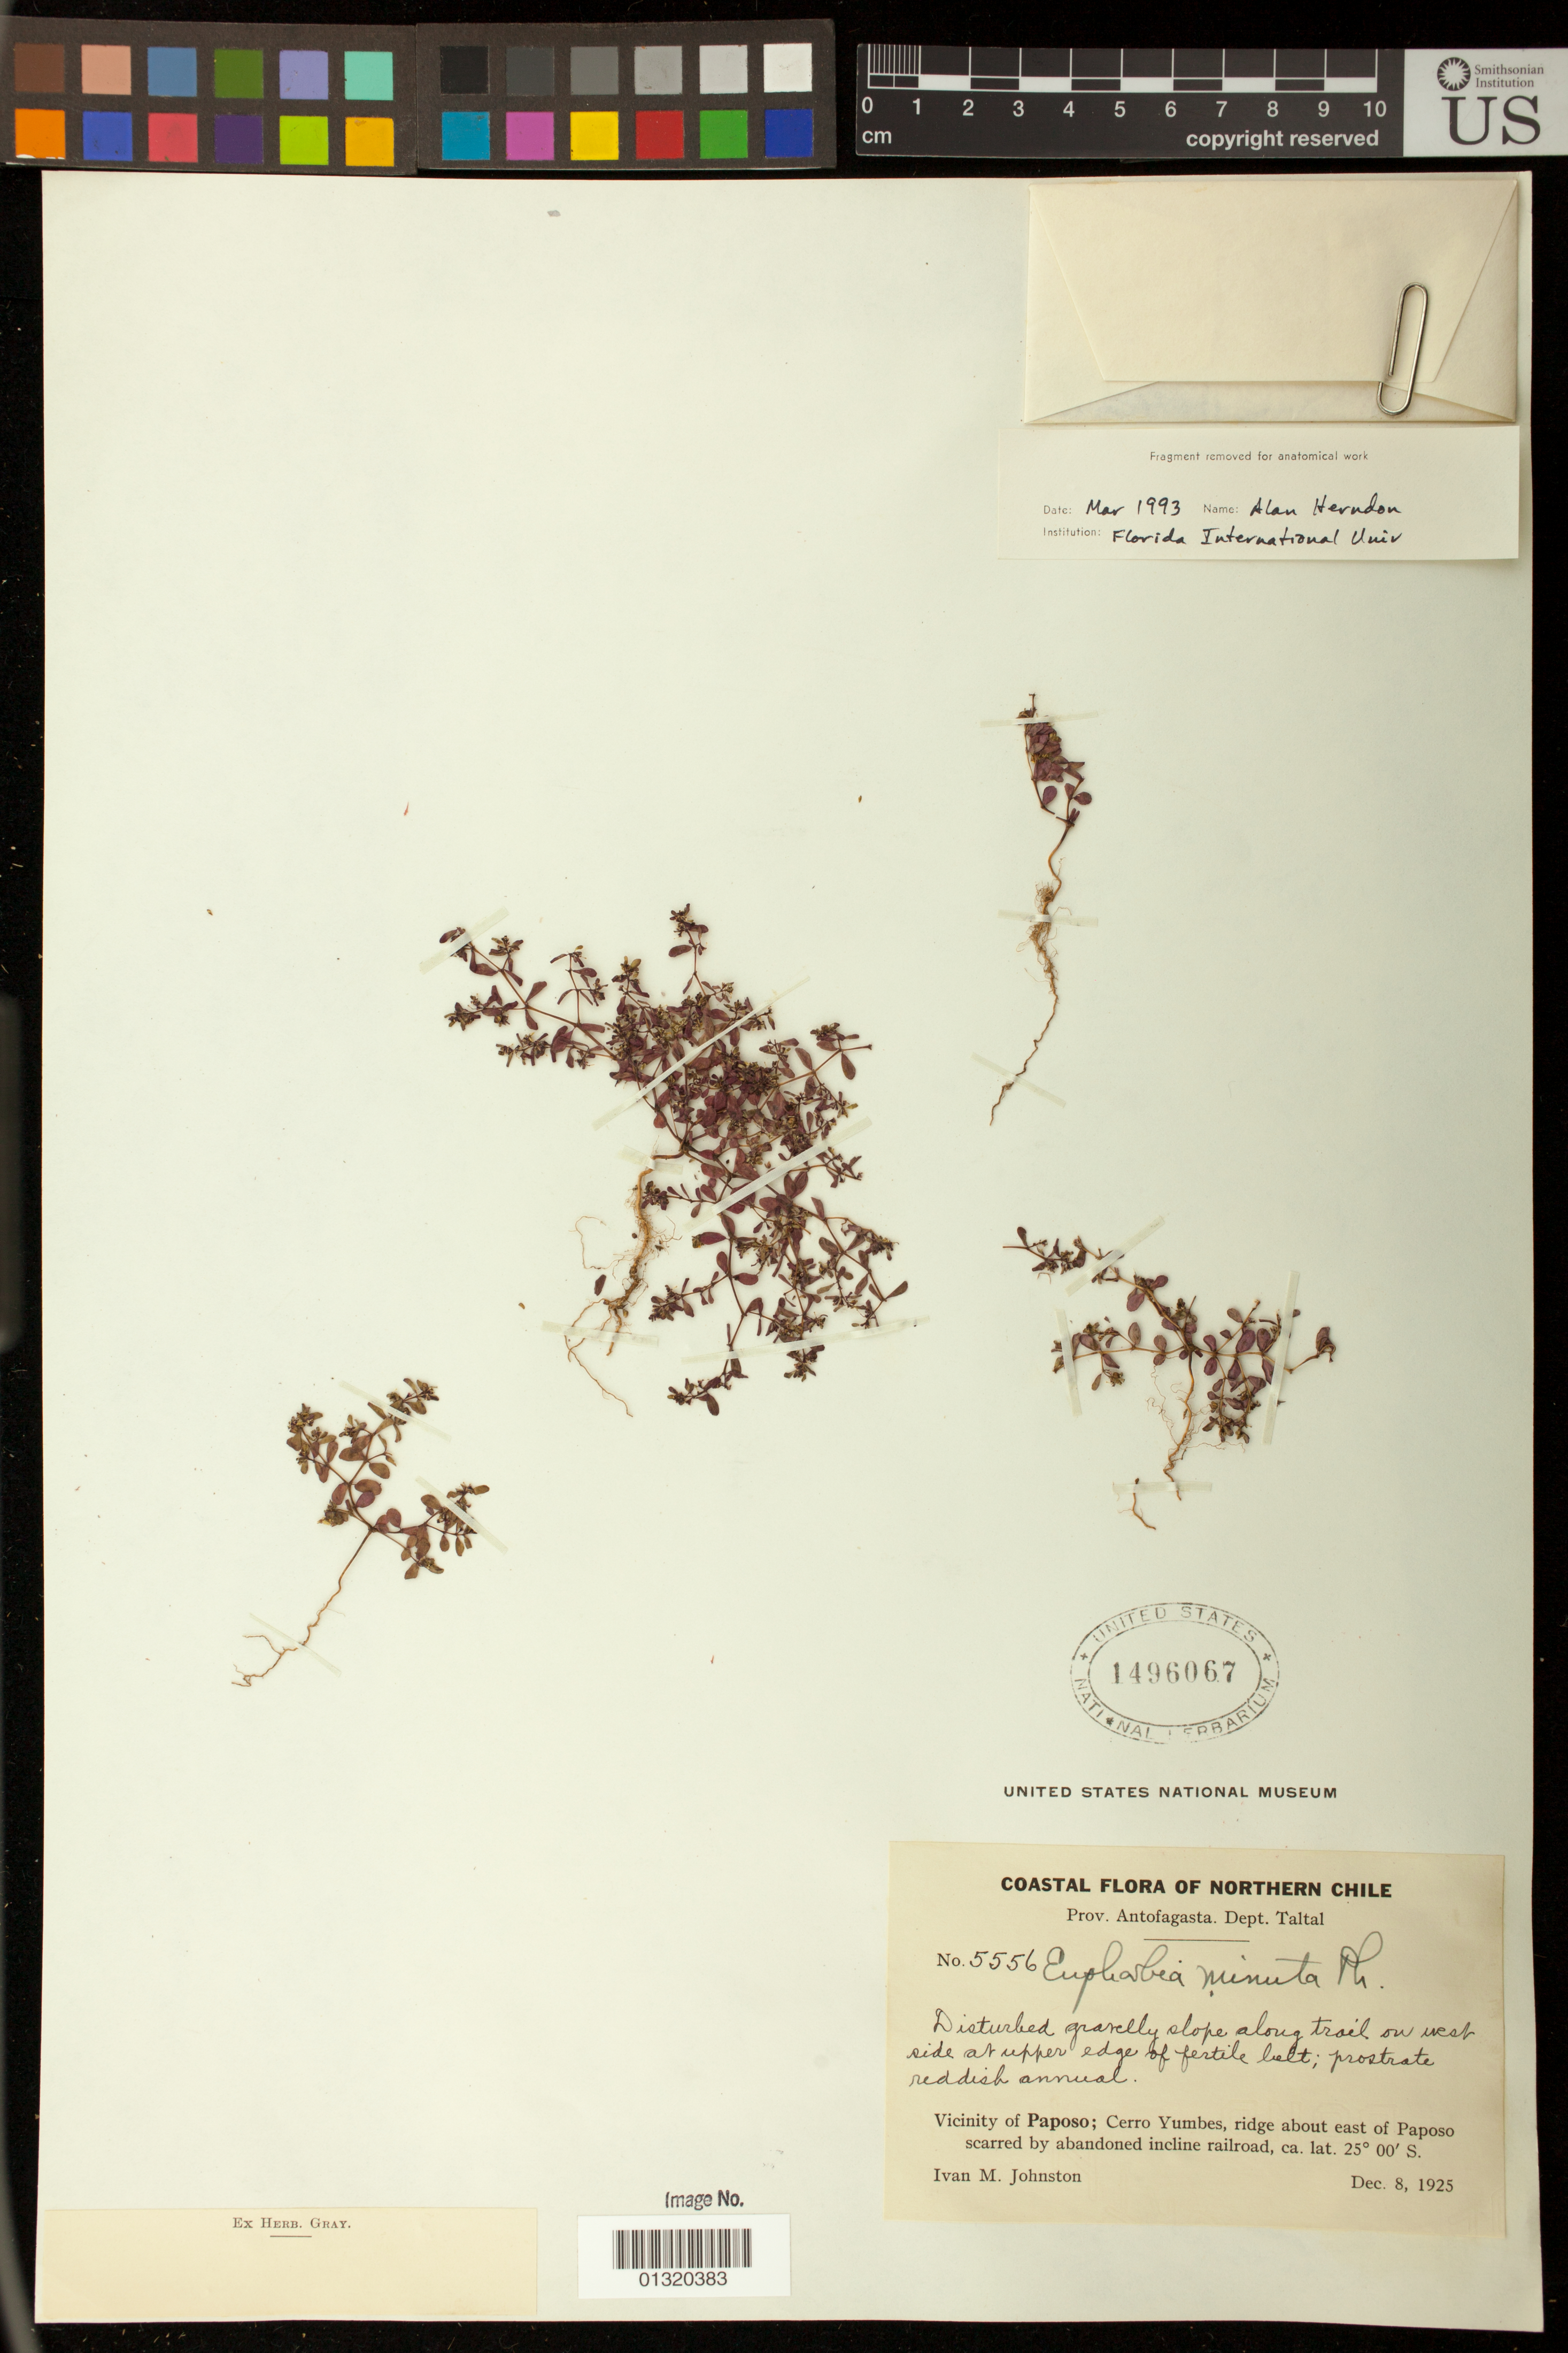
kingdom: Plantae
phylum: Tracheophyta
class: Magnoliopsida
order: Malpighiales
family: Euphorbiaceae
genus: Euphorbia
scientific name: Euphorbia minuta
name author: Loscos & J. Pardo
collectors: I.M. Johnston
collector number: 5556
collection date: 1925-12-08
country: Chile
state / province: Antofagasta (II)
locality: Dept. Taltal; Vicinity of Paposo; Cerro Yumbes ridge about east of Paposo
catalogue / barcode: US 1496067